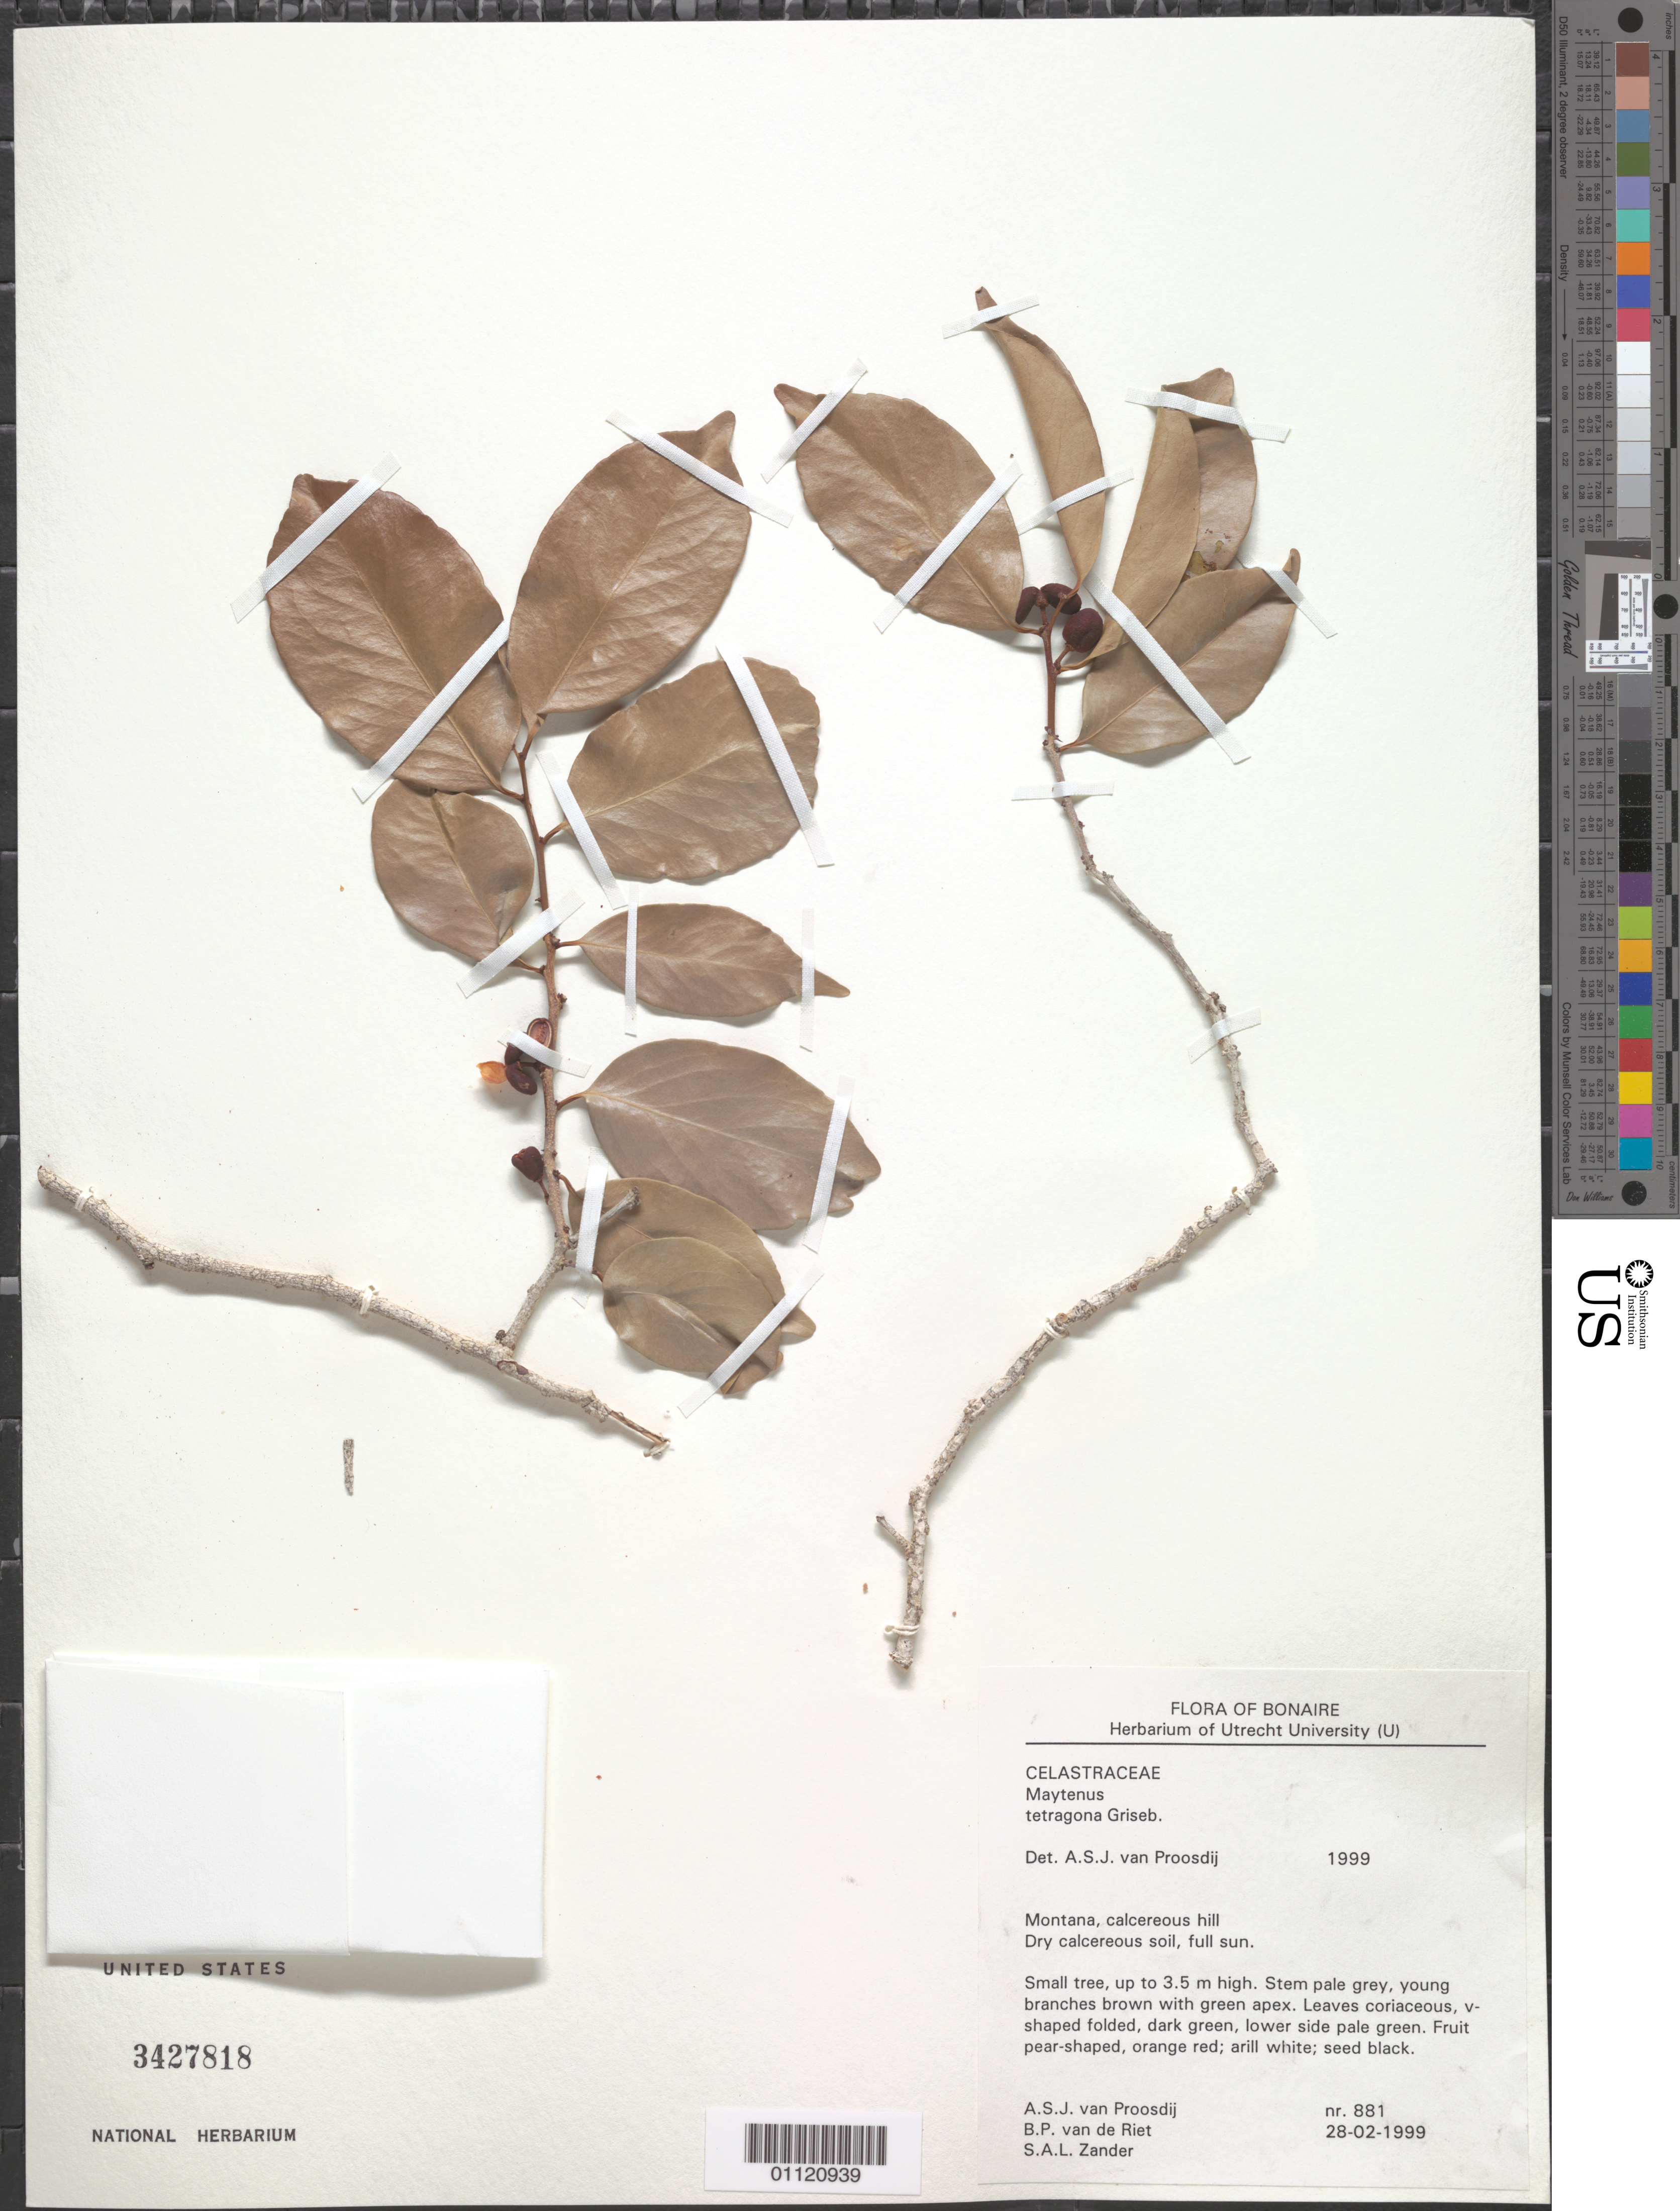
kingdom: Plantae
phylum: Tracheophyta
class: Magnoliopsida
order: Celastrales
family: Celastraceae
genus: Maytenus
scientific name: Maytenus tetragona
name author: Griseb.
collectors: A. Proosdij, B. Riet & S. Zander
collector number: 881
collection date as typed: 28 Feb 1999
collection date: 1999-02-28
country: Netherlands Antilles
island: Bonaire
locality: Montana, calcereous hill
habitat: dry calcereous soil, full sun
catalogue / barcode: US 3427818